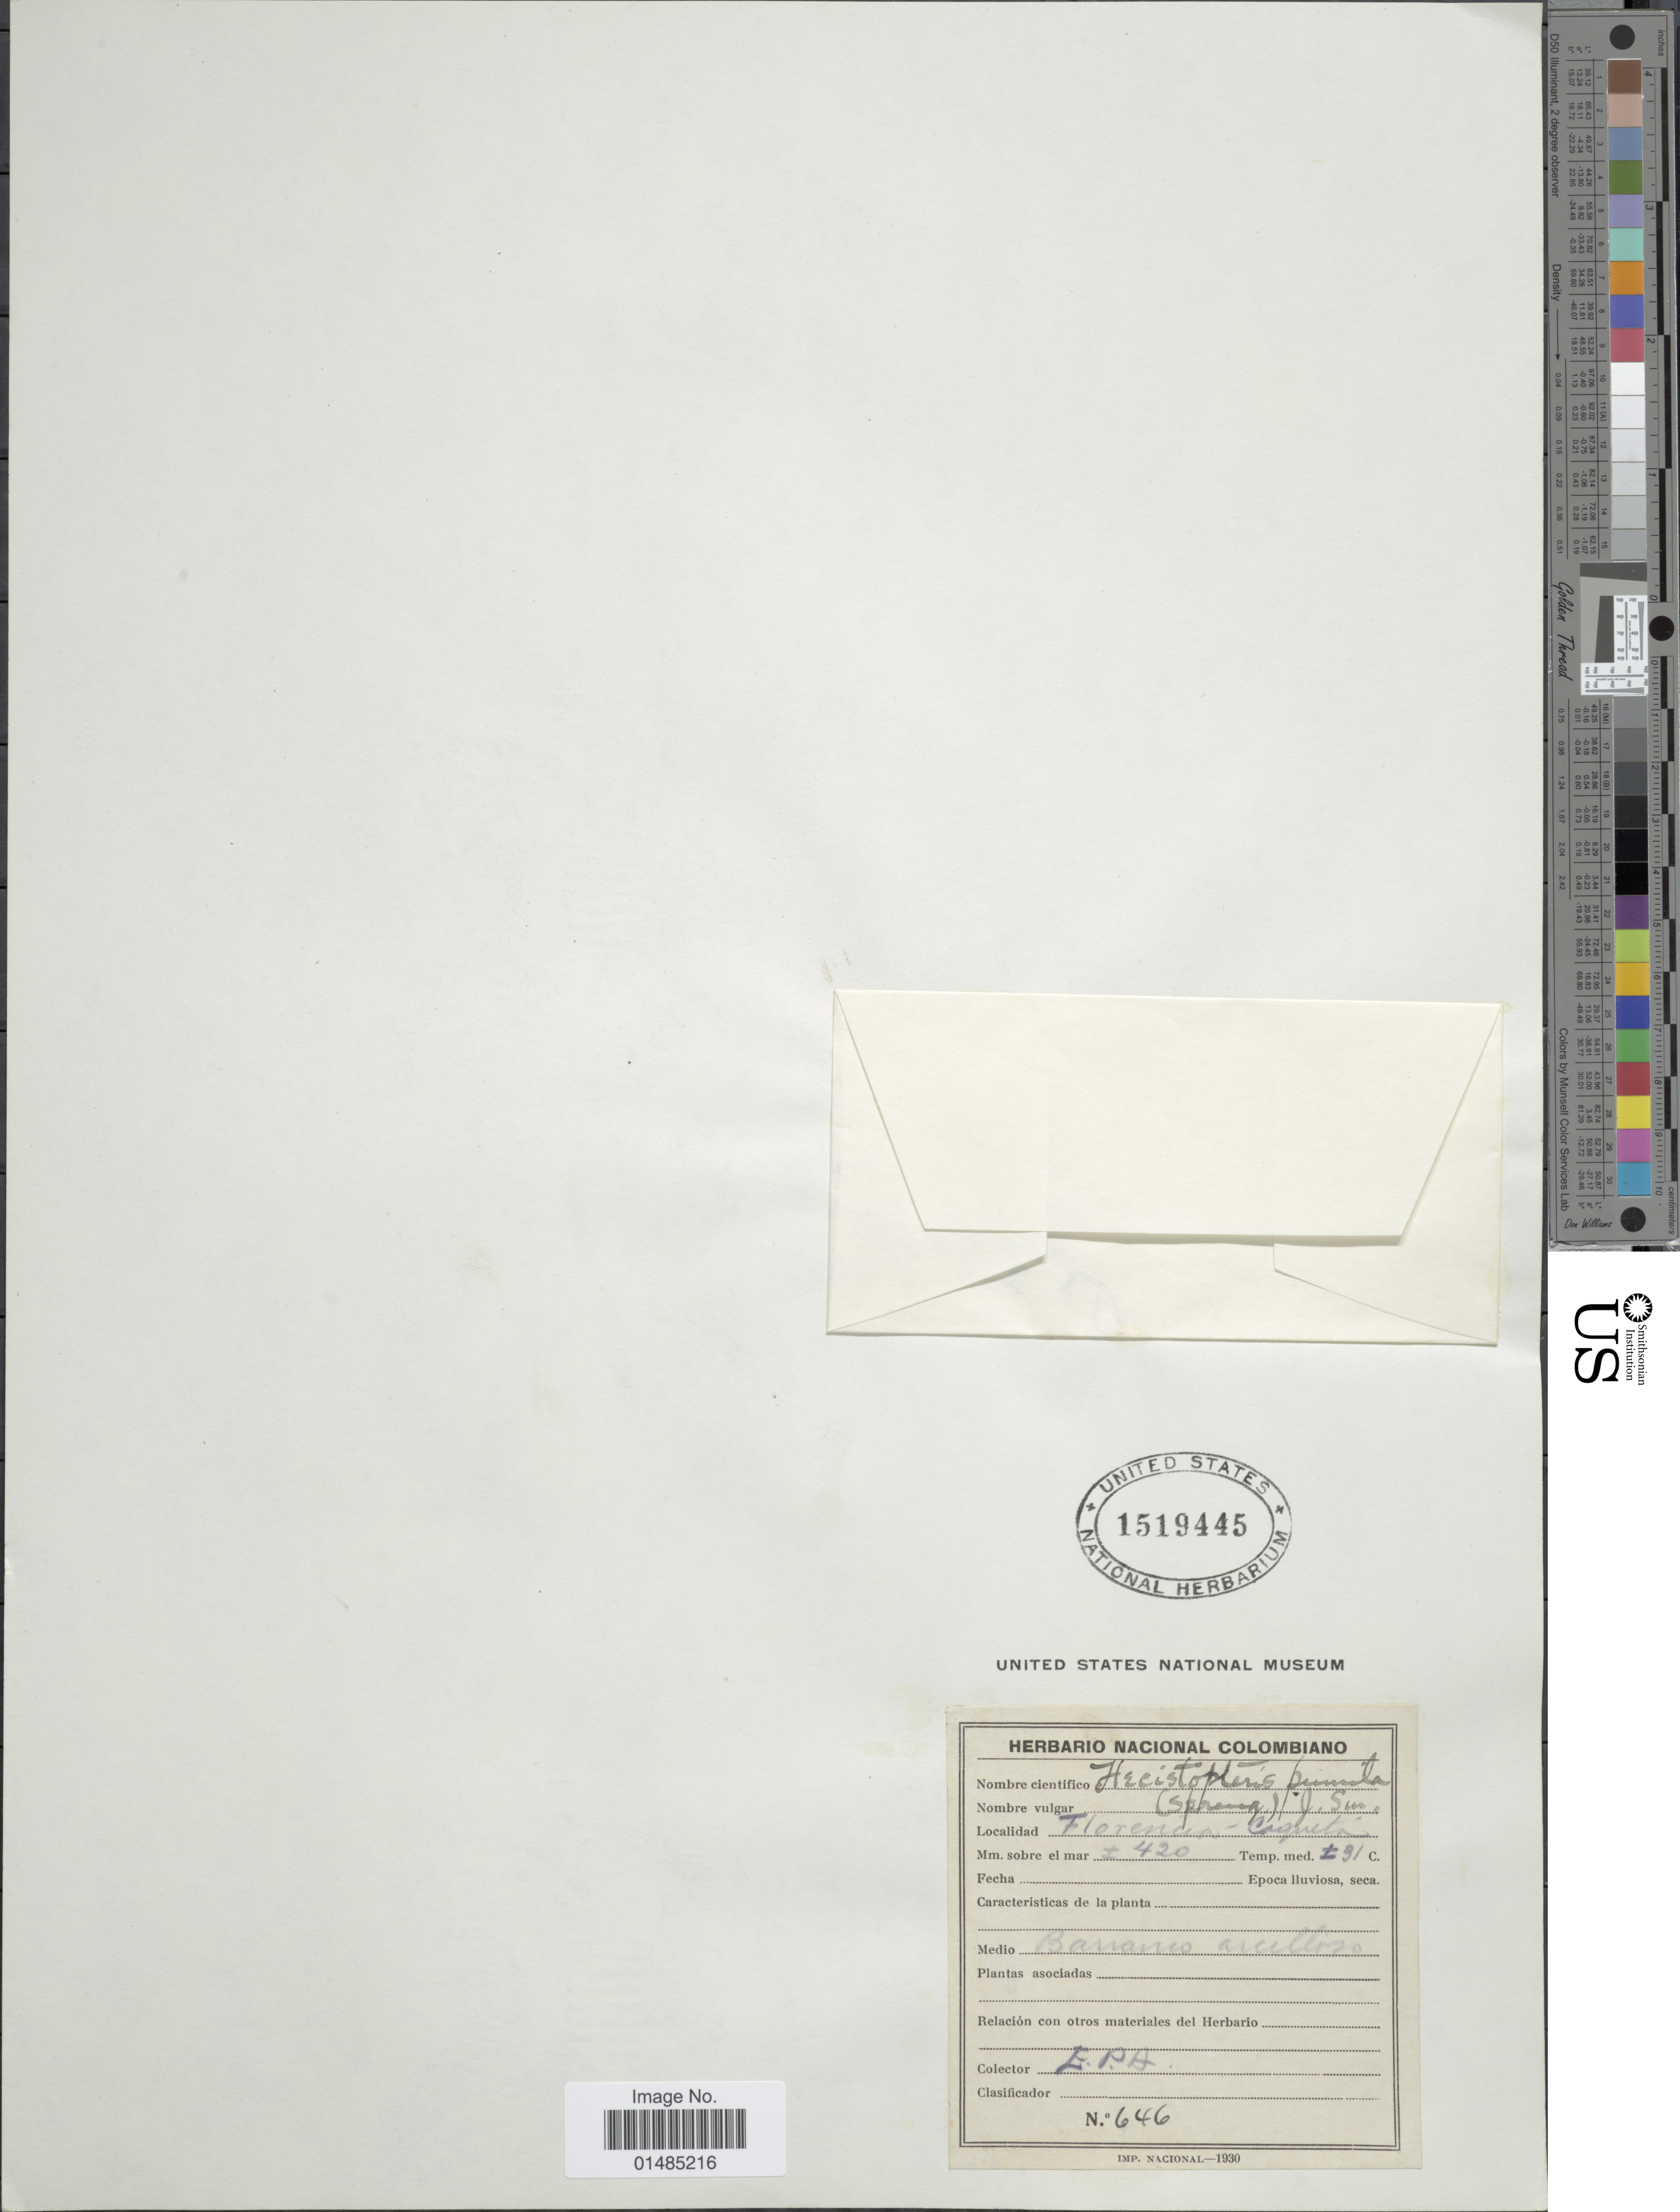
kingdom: Plantae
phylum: Tracheophyta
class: Polypodiopsida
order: Polypodiales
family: Pteridaceae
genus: Hecistopteris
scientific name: Hecistopteris pumila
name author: Christ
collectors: E. Pérez Arbeláez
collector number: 646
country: Colombia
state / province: Caquetá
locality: Florencia - Caqueta, Barranco arcilloso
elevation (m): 420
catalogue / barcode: US 1519445